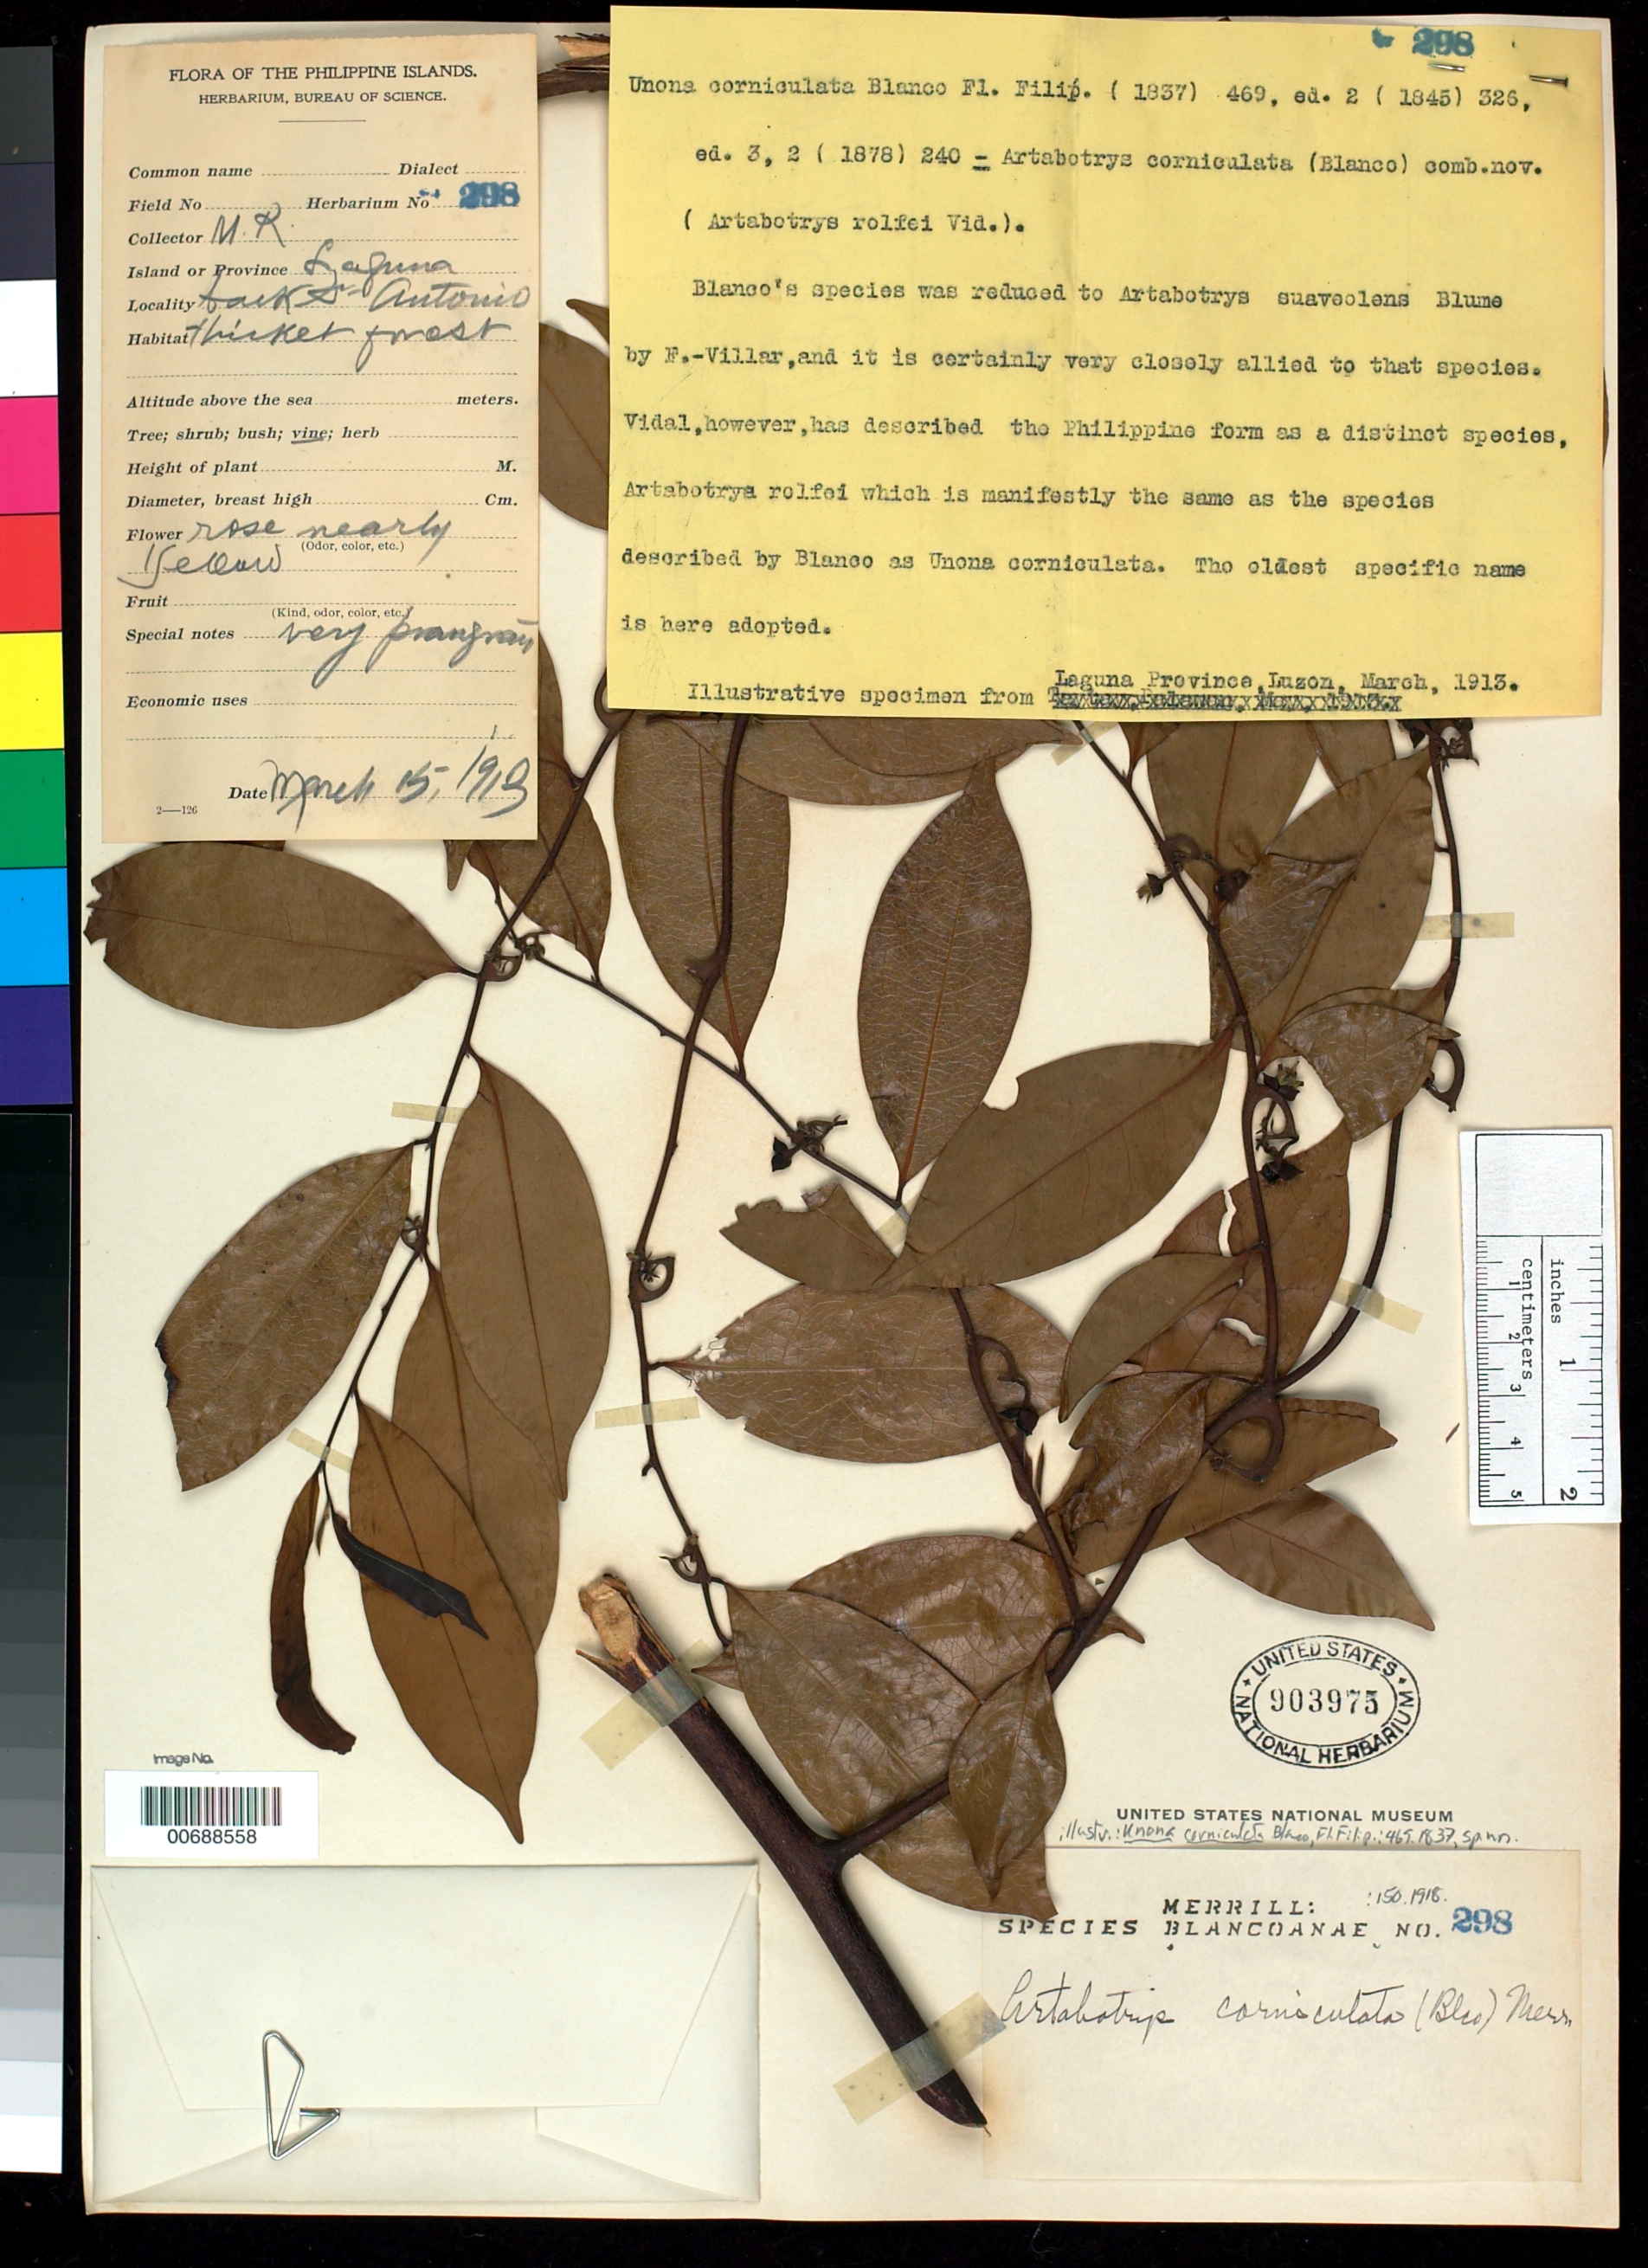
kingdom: Plantae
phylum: Tracheophyta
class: Magnoliopsida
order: Magnoliales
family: Annonaceae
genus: Unona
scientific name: Unona corniculata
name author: Blanco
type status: Neotype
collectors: M. Ramos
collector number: Sp. Blancoan. 0298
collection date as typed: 15 Mar 1913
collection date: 1913-03-15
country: Philippines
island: Luzon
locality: Laguna Province, San Antonio.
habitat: Thicket forest.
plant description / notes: Currently accepted name as cited by I.M. Turner, 2009.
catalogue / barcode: US 903975